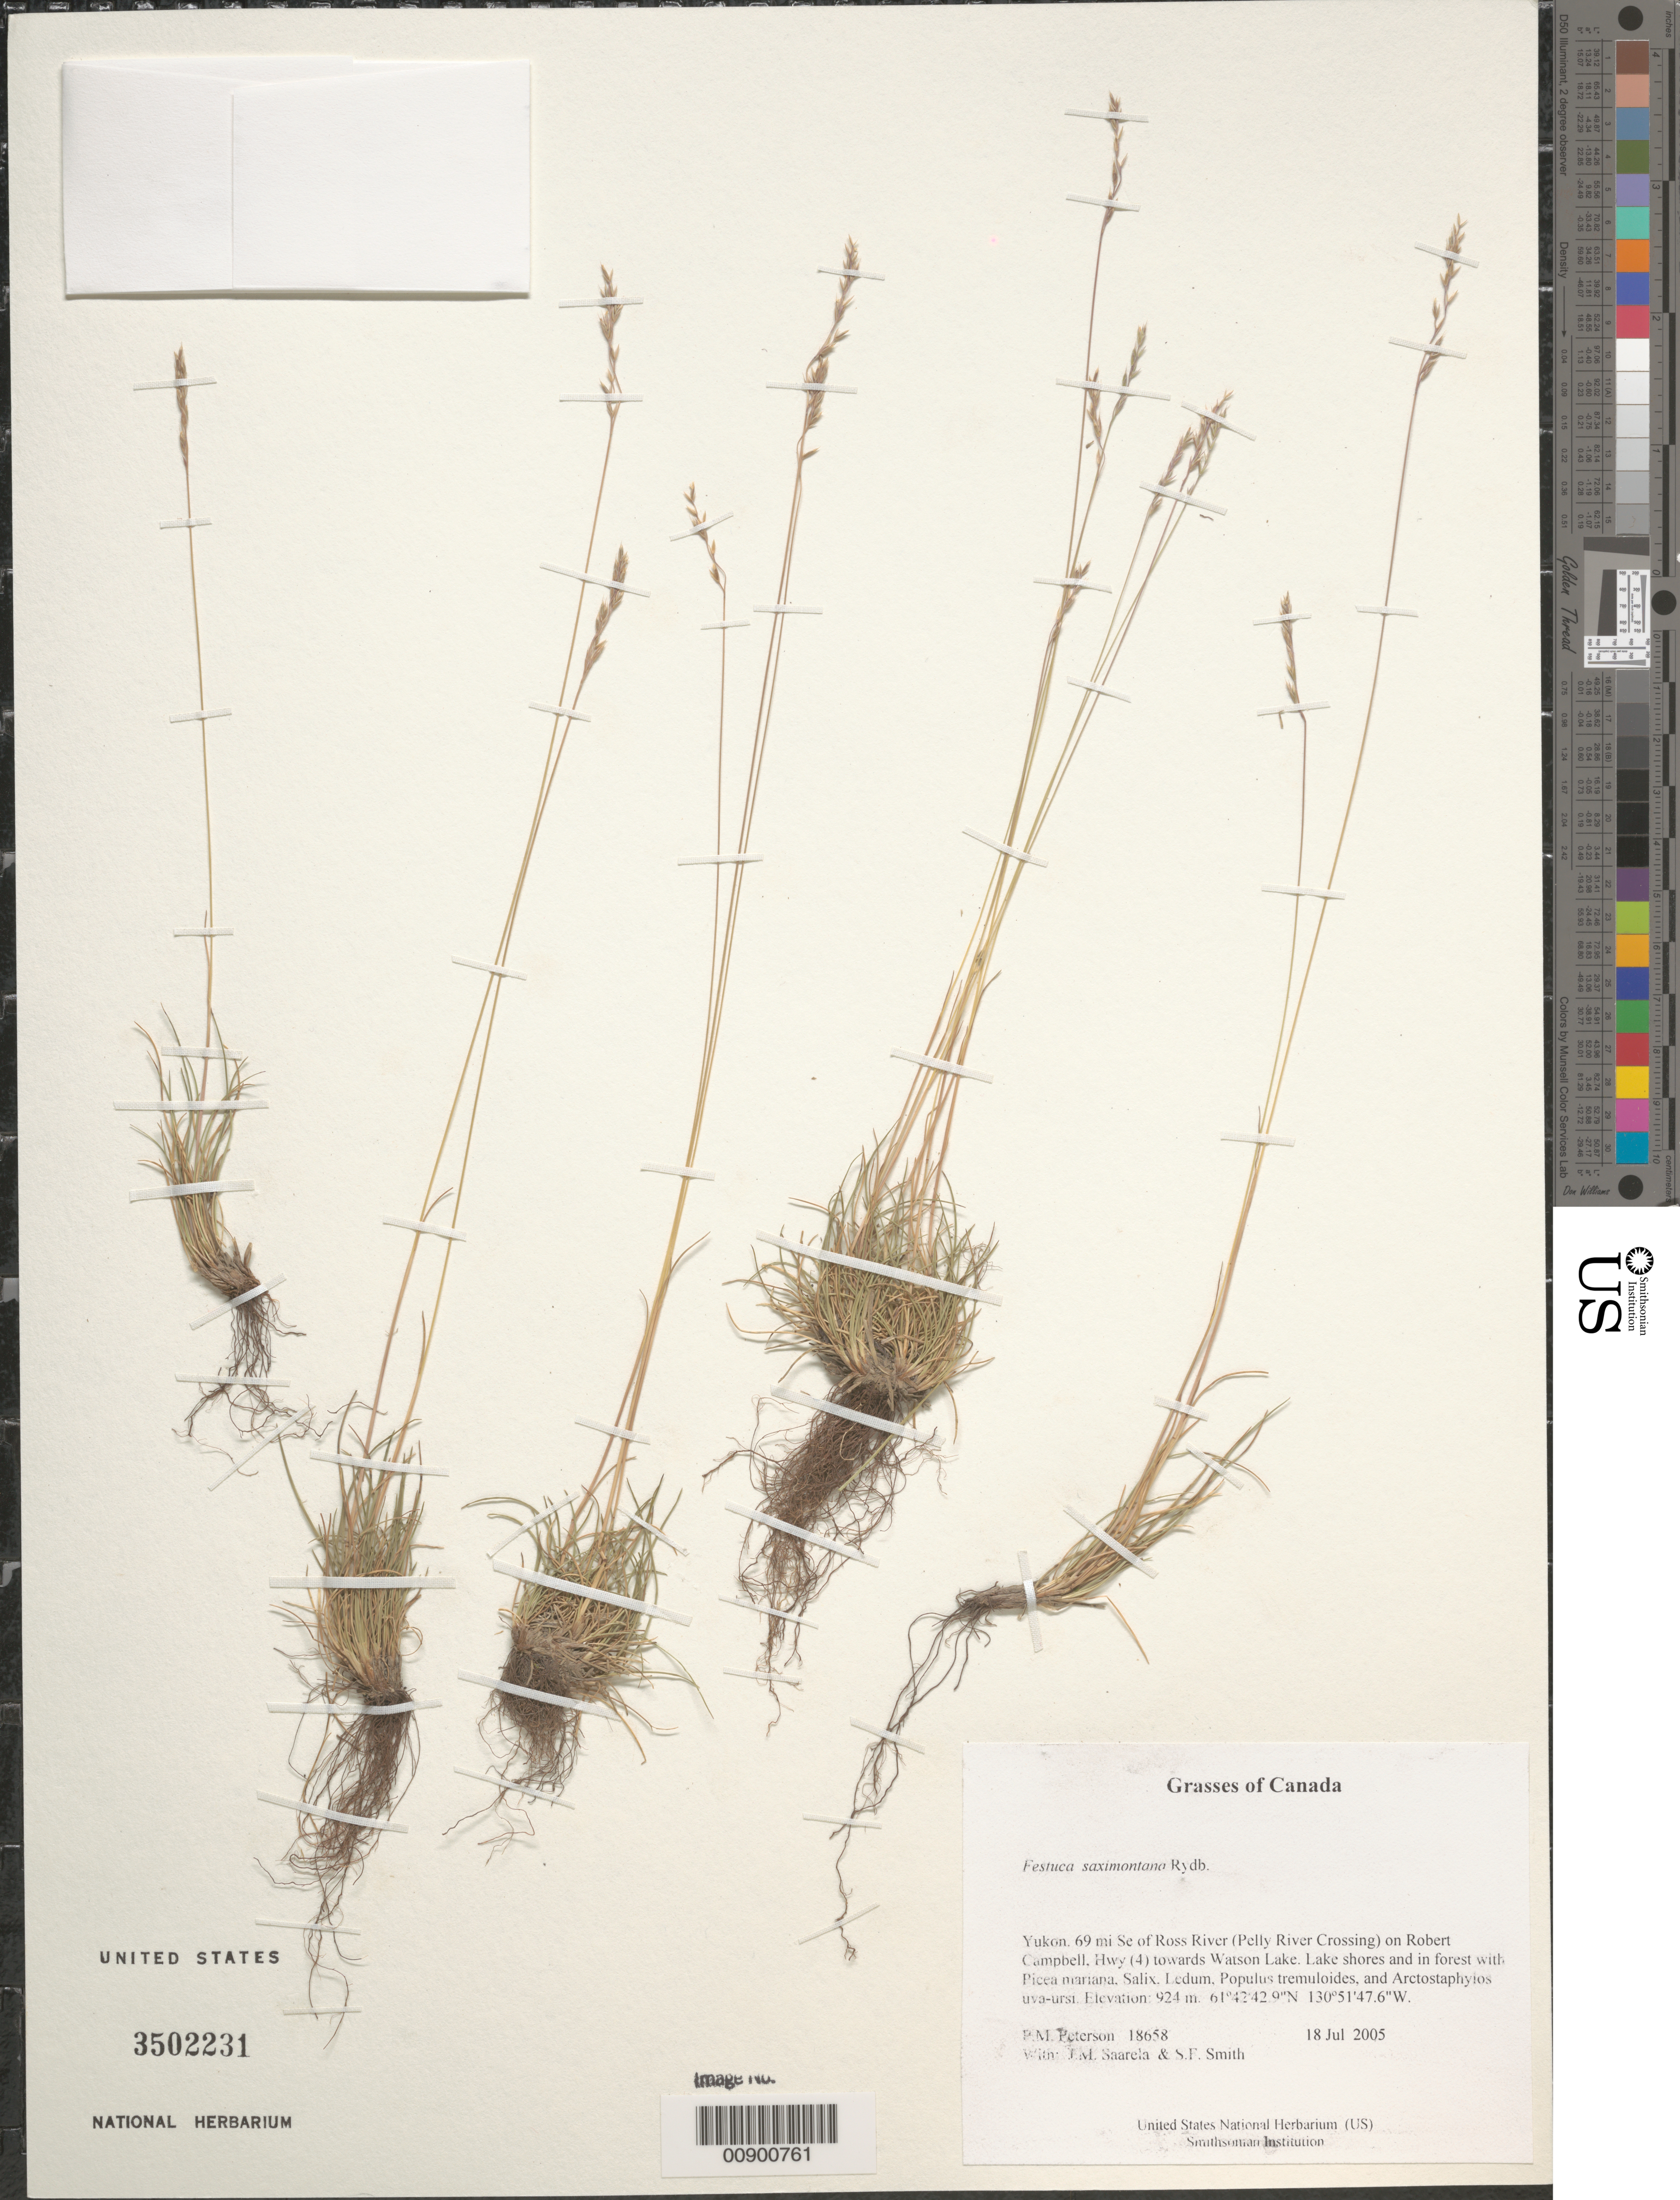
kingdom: Plantae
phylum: Tracheophyta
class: Liliopsida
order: Poales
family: Poaceae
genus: Festuca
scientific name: Festuca saximontana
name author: Rydb.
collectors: P. M. Peterson, J. Saarela & S.F. Smith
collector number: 18658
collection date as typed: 20 Jul 2004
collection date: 2004-07-20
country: Canada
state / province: Yukon Territory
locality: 69 mi Se of Ross River (Pelly River Crossing) on Robert Campbell, Hwy (4) towards Watson Lake. Lake shores and in forest with Picea mariana, Salix, Ledum, Populus tremuloides, and Arctostaphylos uva-ursi.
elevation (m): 924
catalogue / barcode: US 3502231